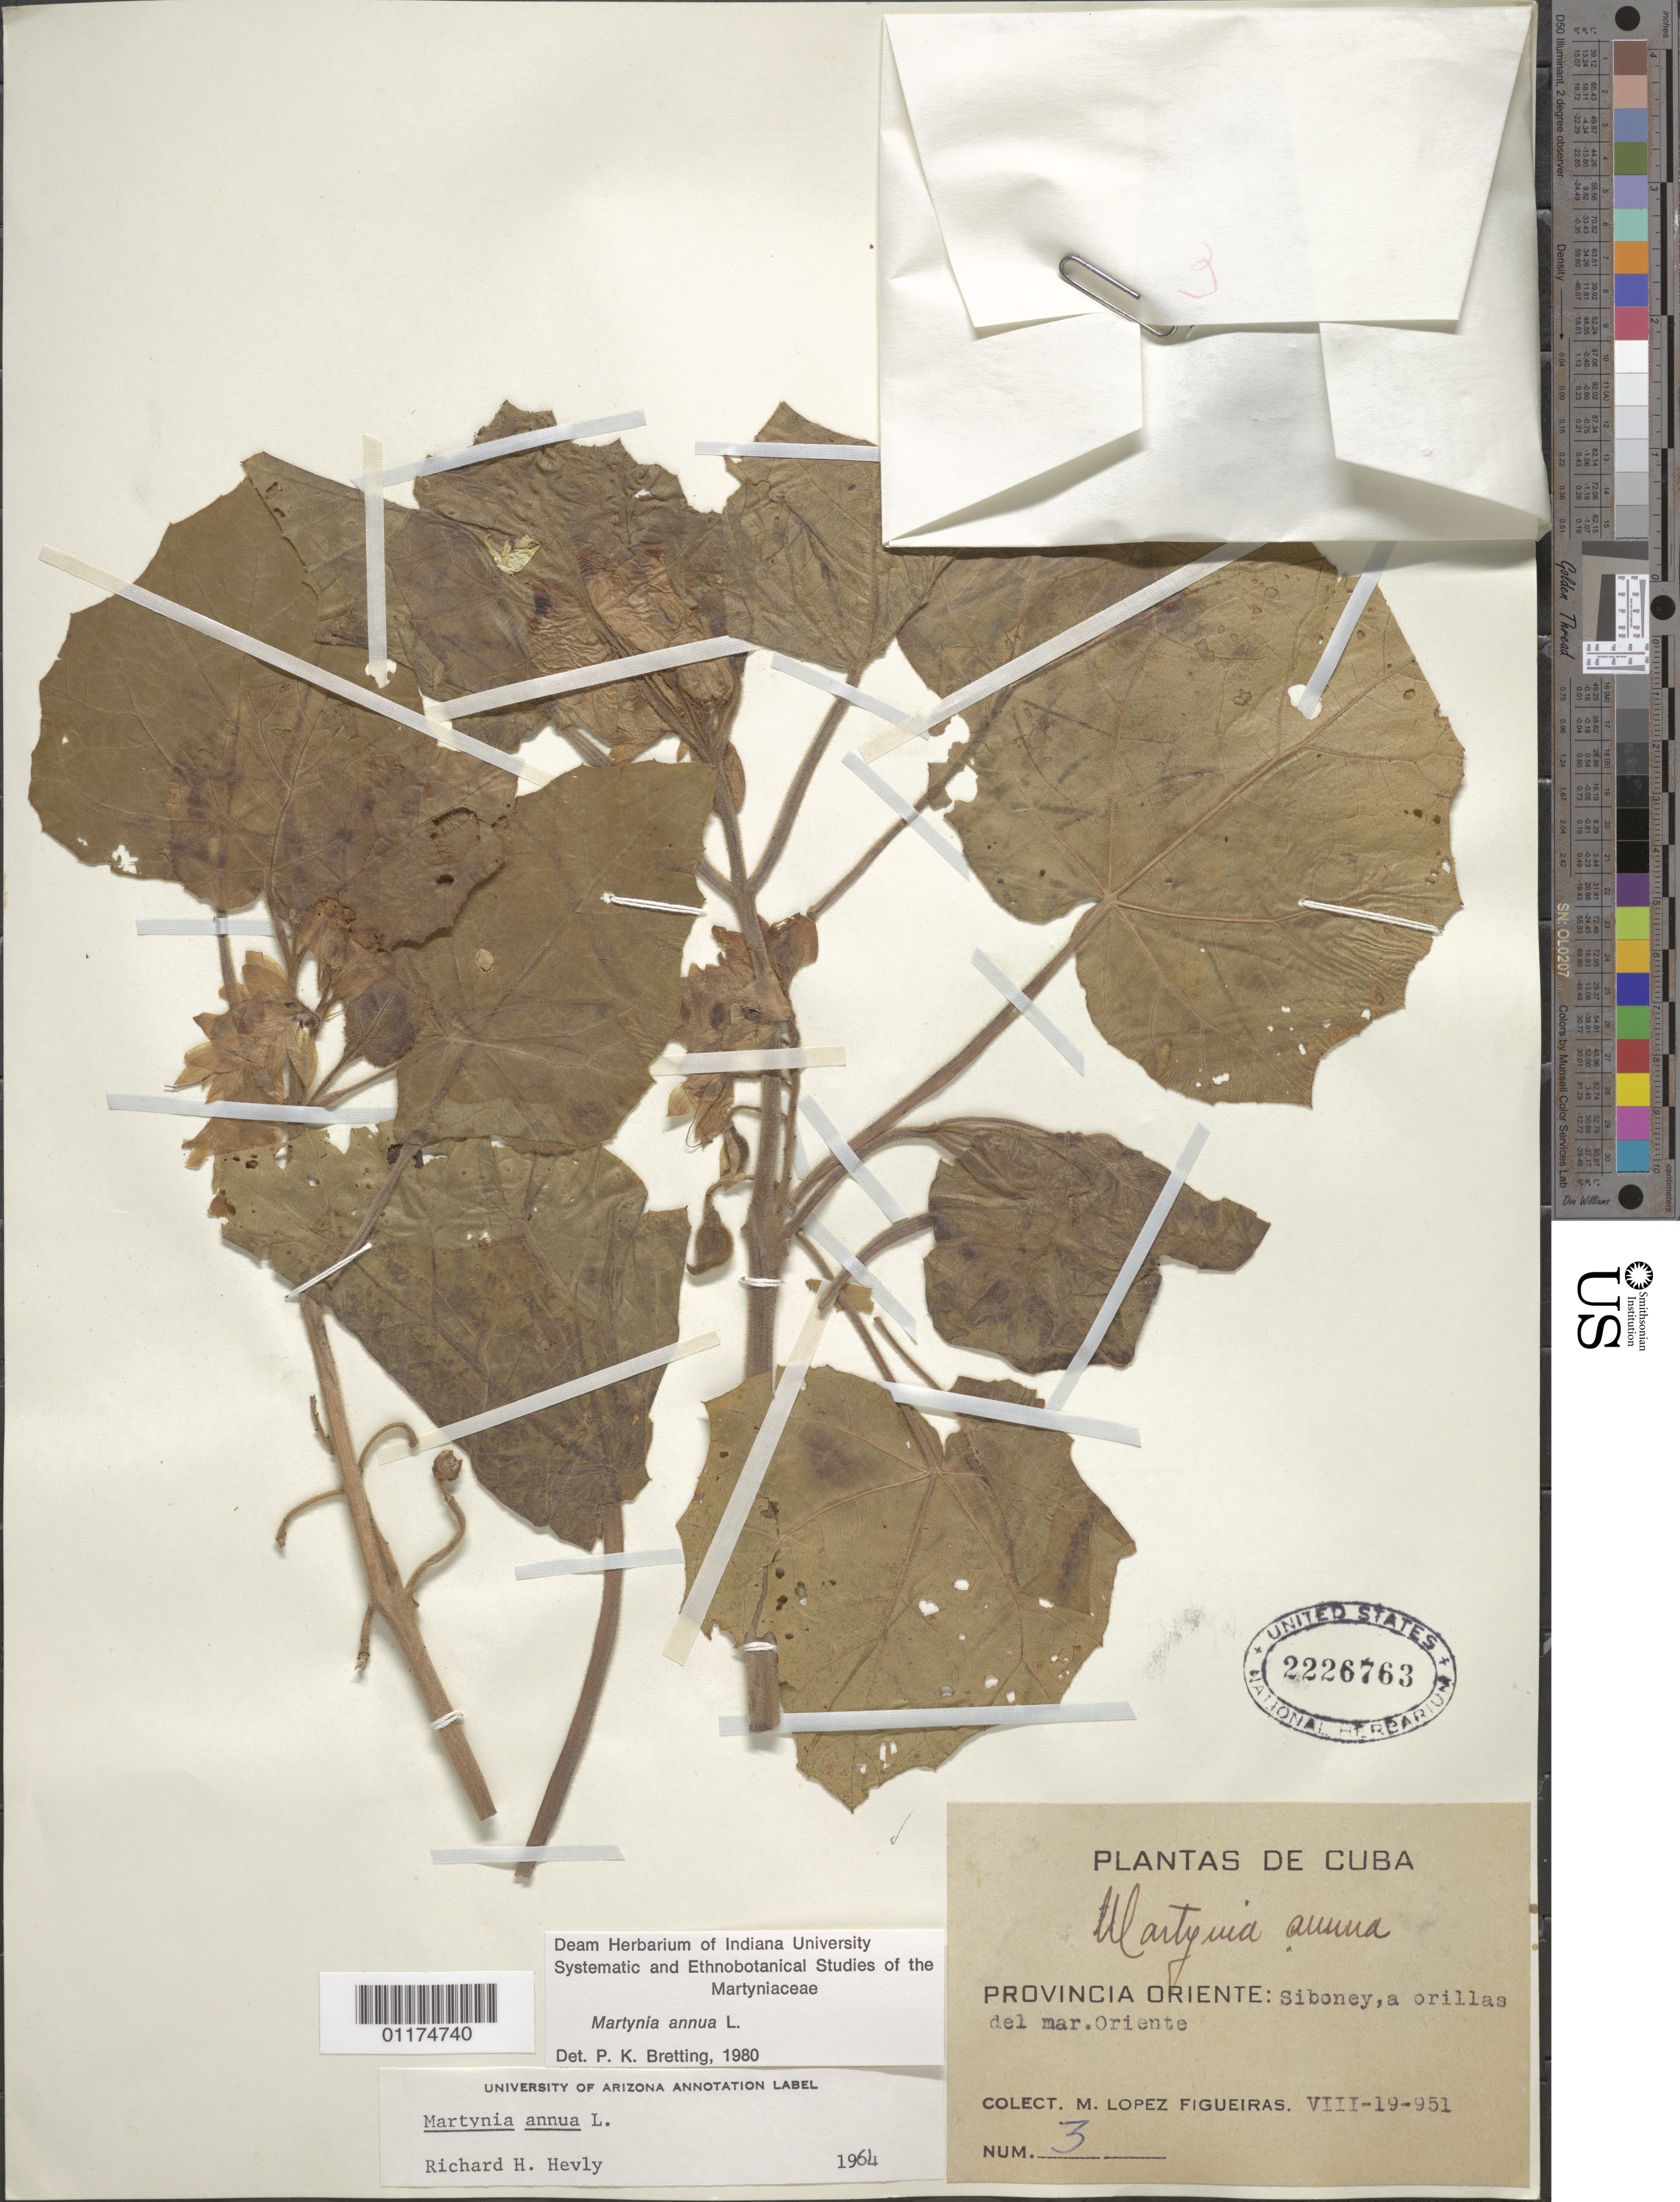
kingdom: Plantae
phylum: Tracheophyta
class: Magnoliopsida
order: Lamiales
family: Martyniaceae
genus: Martynia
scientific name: Martynia annua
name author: L.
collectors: M. López Figueiras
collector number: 3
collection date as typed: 19 Aug 1951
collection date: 1951-08-19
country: Cuba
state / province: Oriente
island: Cuba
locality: Siboney, a orillas del mar. Oriente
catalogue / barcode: US 2226763